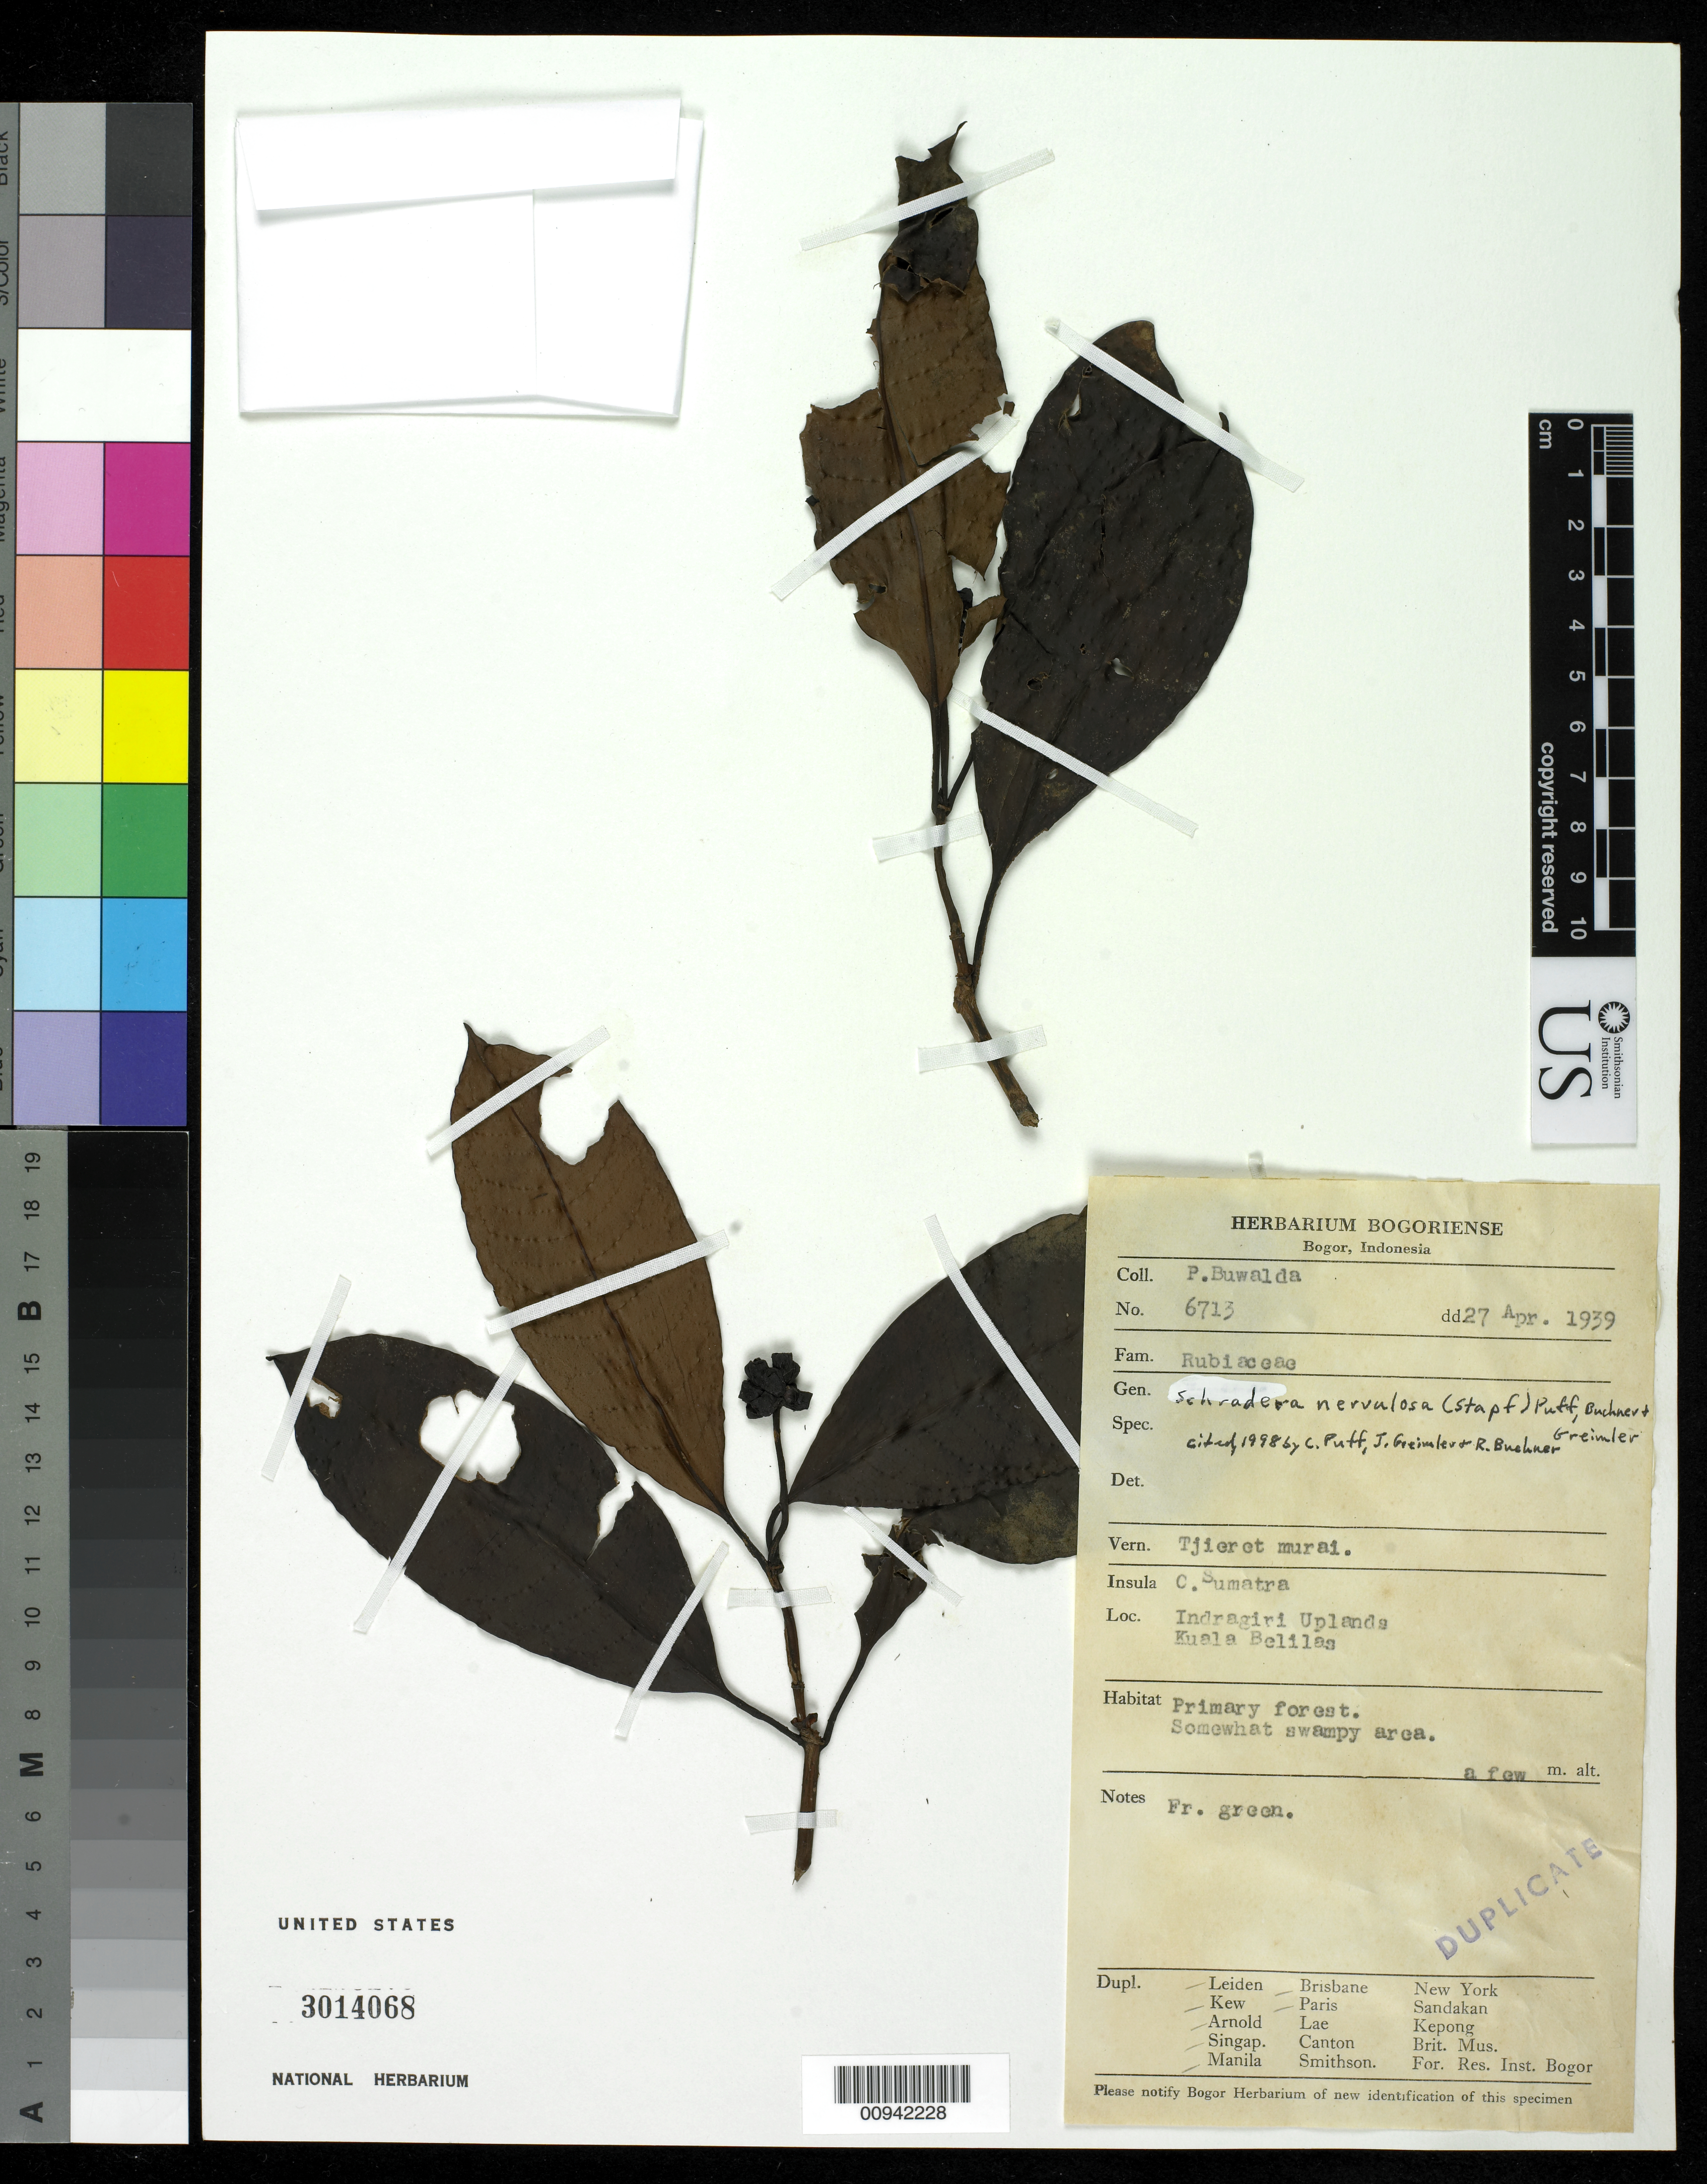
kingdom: Plantae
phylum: Tracheophyta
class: Magnoliopsida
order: Gentianales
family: Rubiaceae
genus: Schradera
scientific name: Schradera nervulosa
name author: (Stapf) Puff et al.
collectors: P. Buwalda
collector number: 6713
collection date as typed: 27 Apr 1939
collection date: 1939-04-27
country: Indonesia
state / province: Sumatra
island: Sumatra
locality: Indragiri Uplands, Kuala Belilas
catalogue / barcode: US 3014068